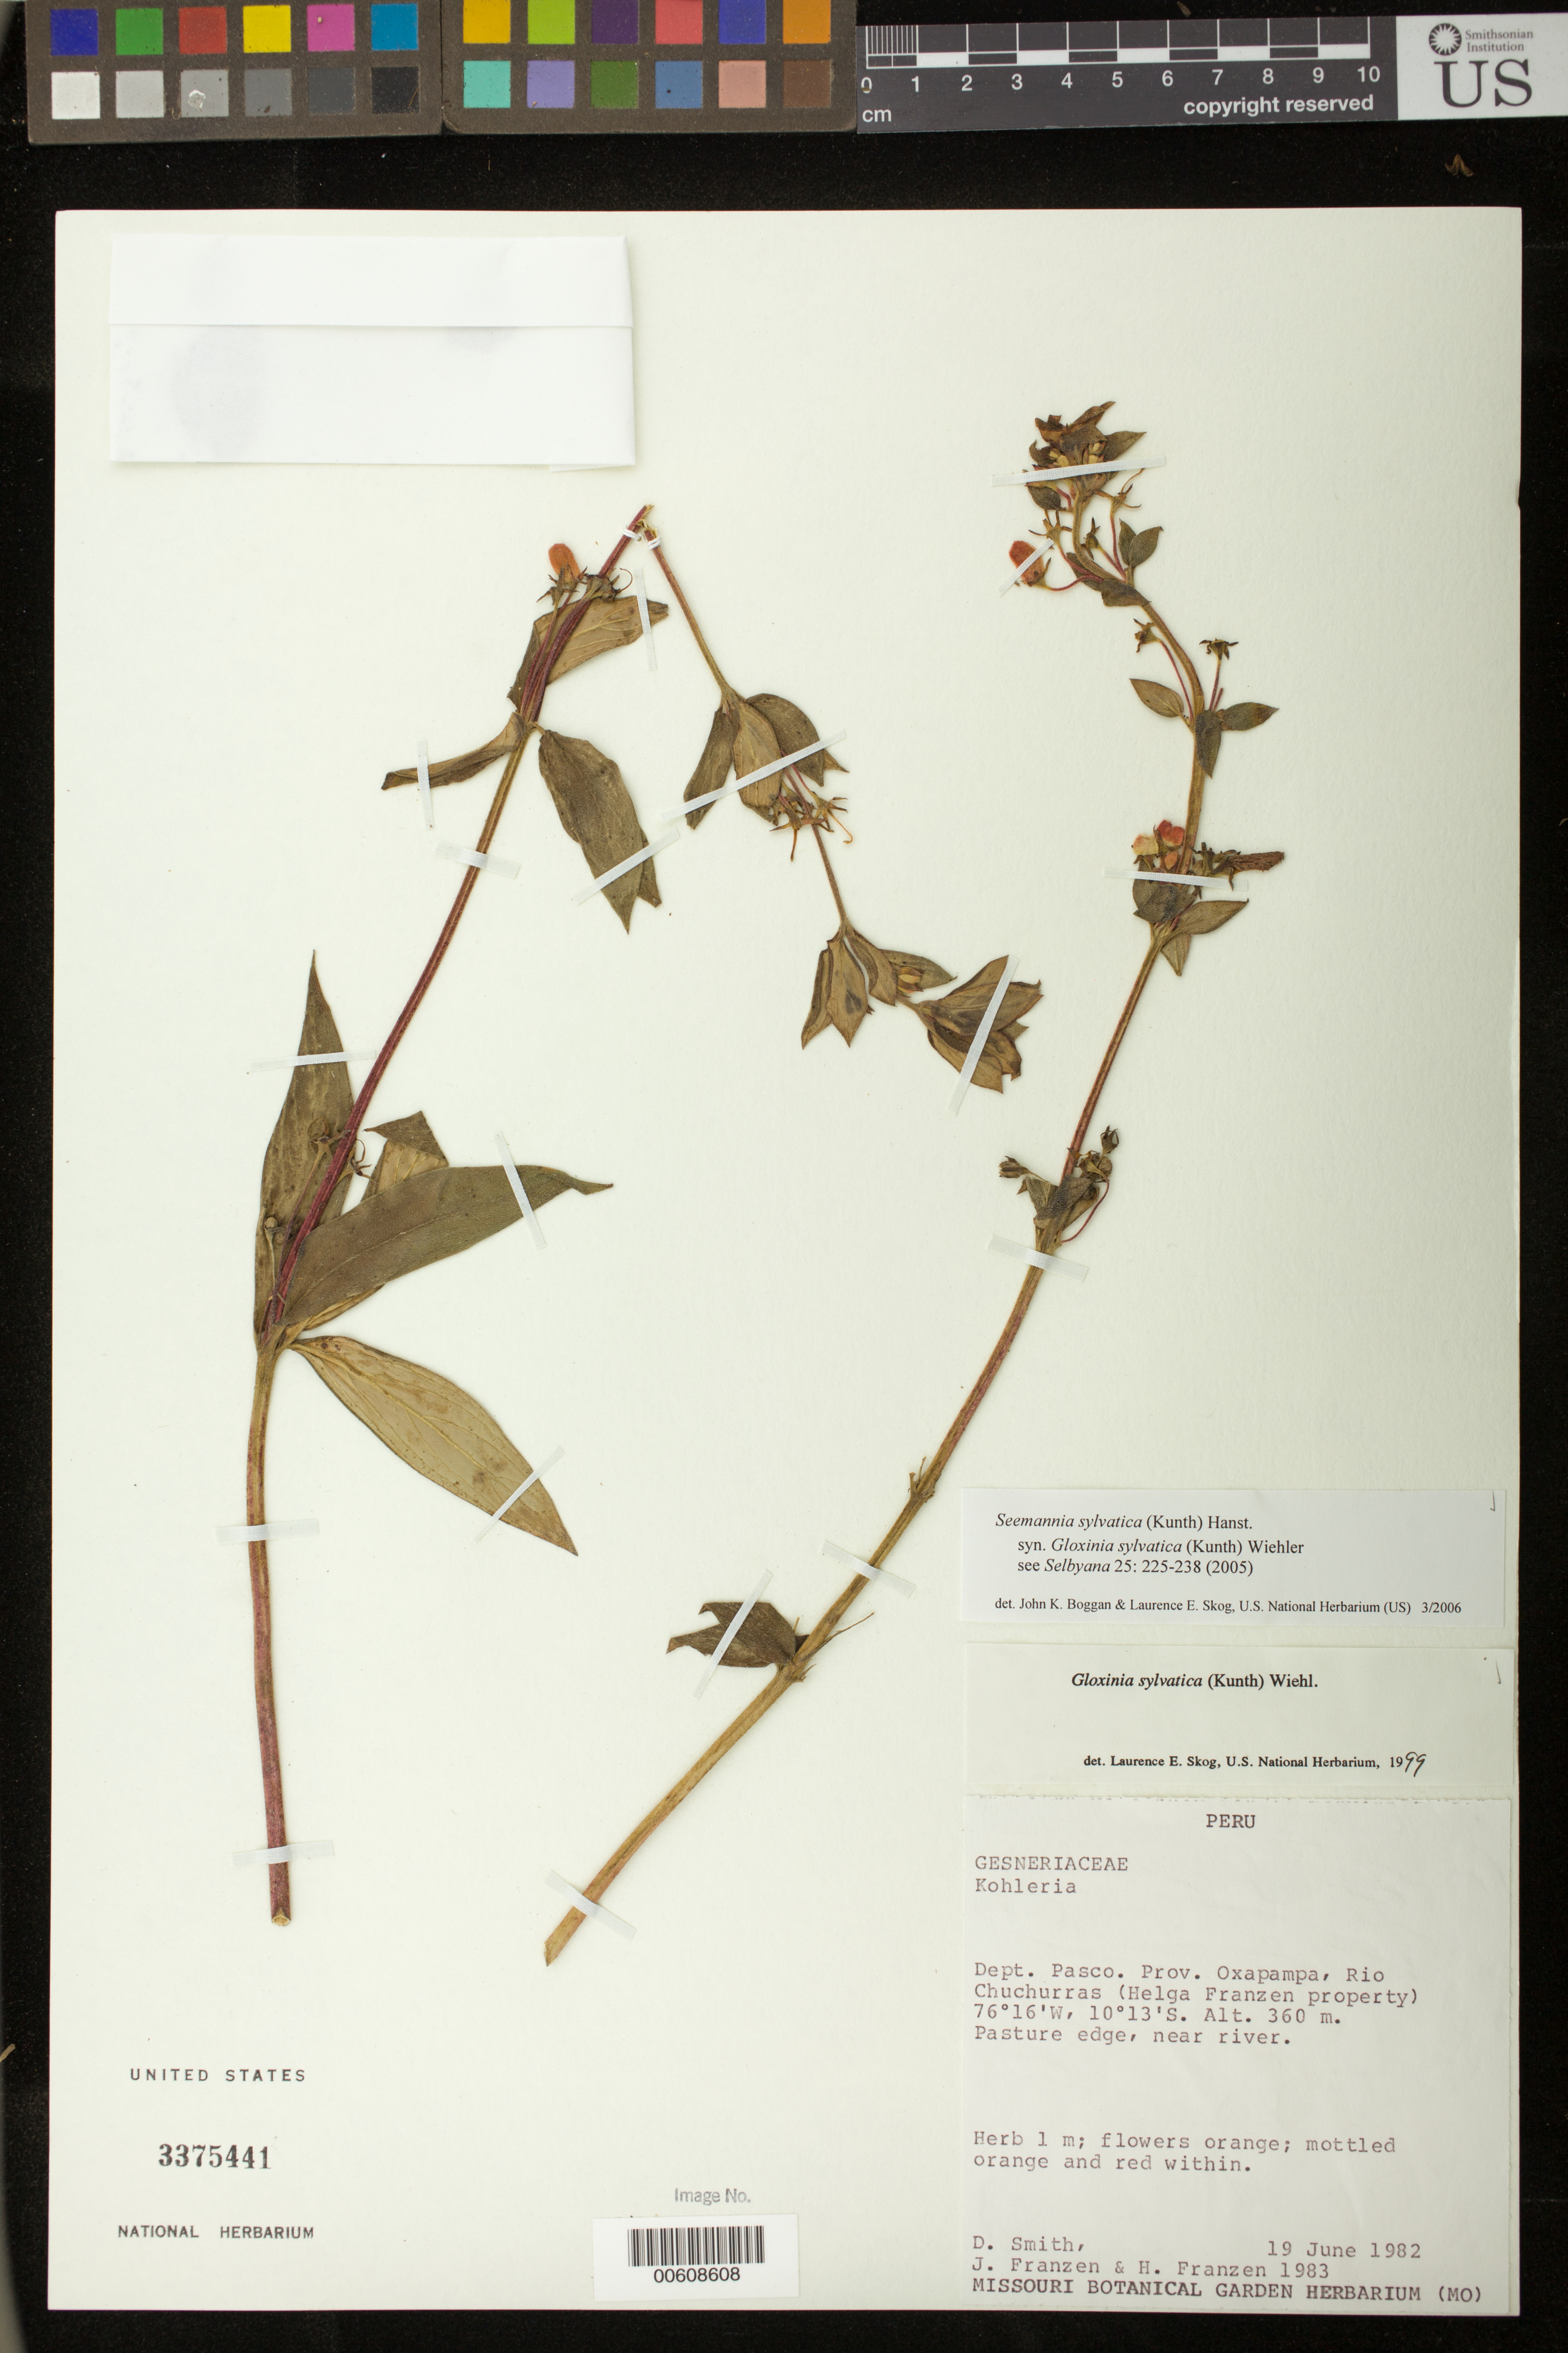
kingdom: Plantae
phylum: Tracheophyta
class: Magnoliopsida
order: Lamiales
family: Gesneriaceae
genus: Seemannia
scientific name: Seemannia sylvatica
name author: (Kunth) Hanst.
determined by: Boggan, J. K.; Skog, L. E.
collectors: D. Smith, J. Franzen & H. Franzen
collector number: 1983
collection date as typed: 19 Jun 1982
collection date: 1982-06-19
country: Peru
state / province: Pasco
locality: Prov. Oxapampa; Rio Chuchurras (Helga Franzen property)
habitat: Pasture edge, near river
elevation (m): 360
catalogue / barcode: US 3375441